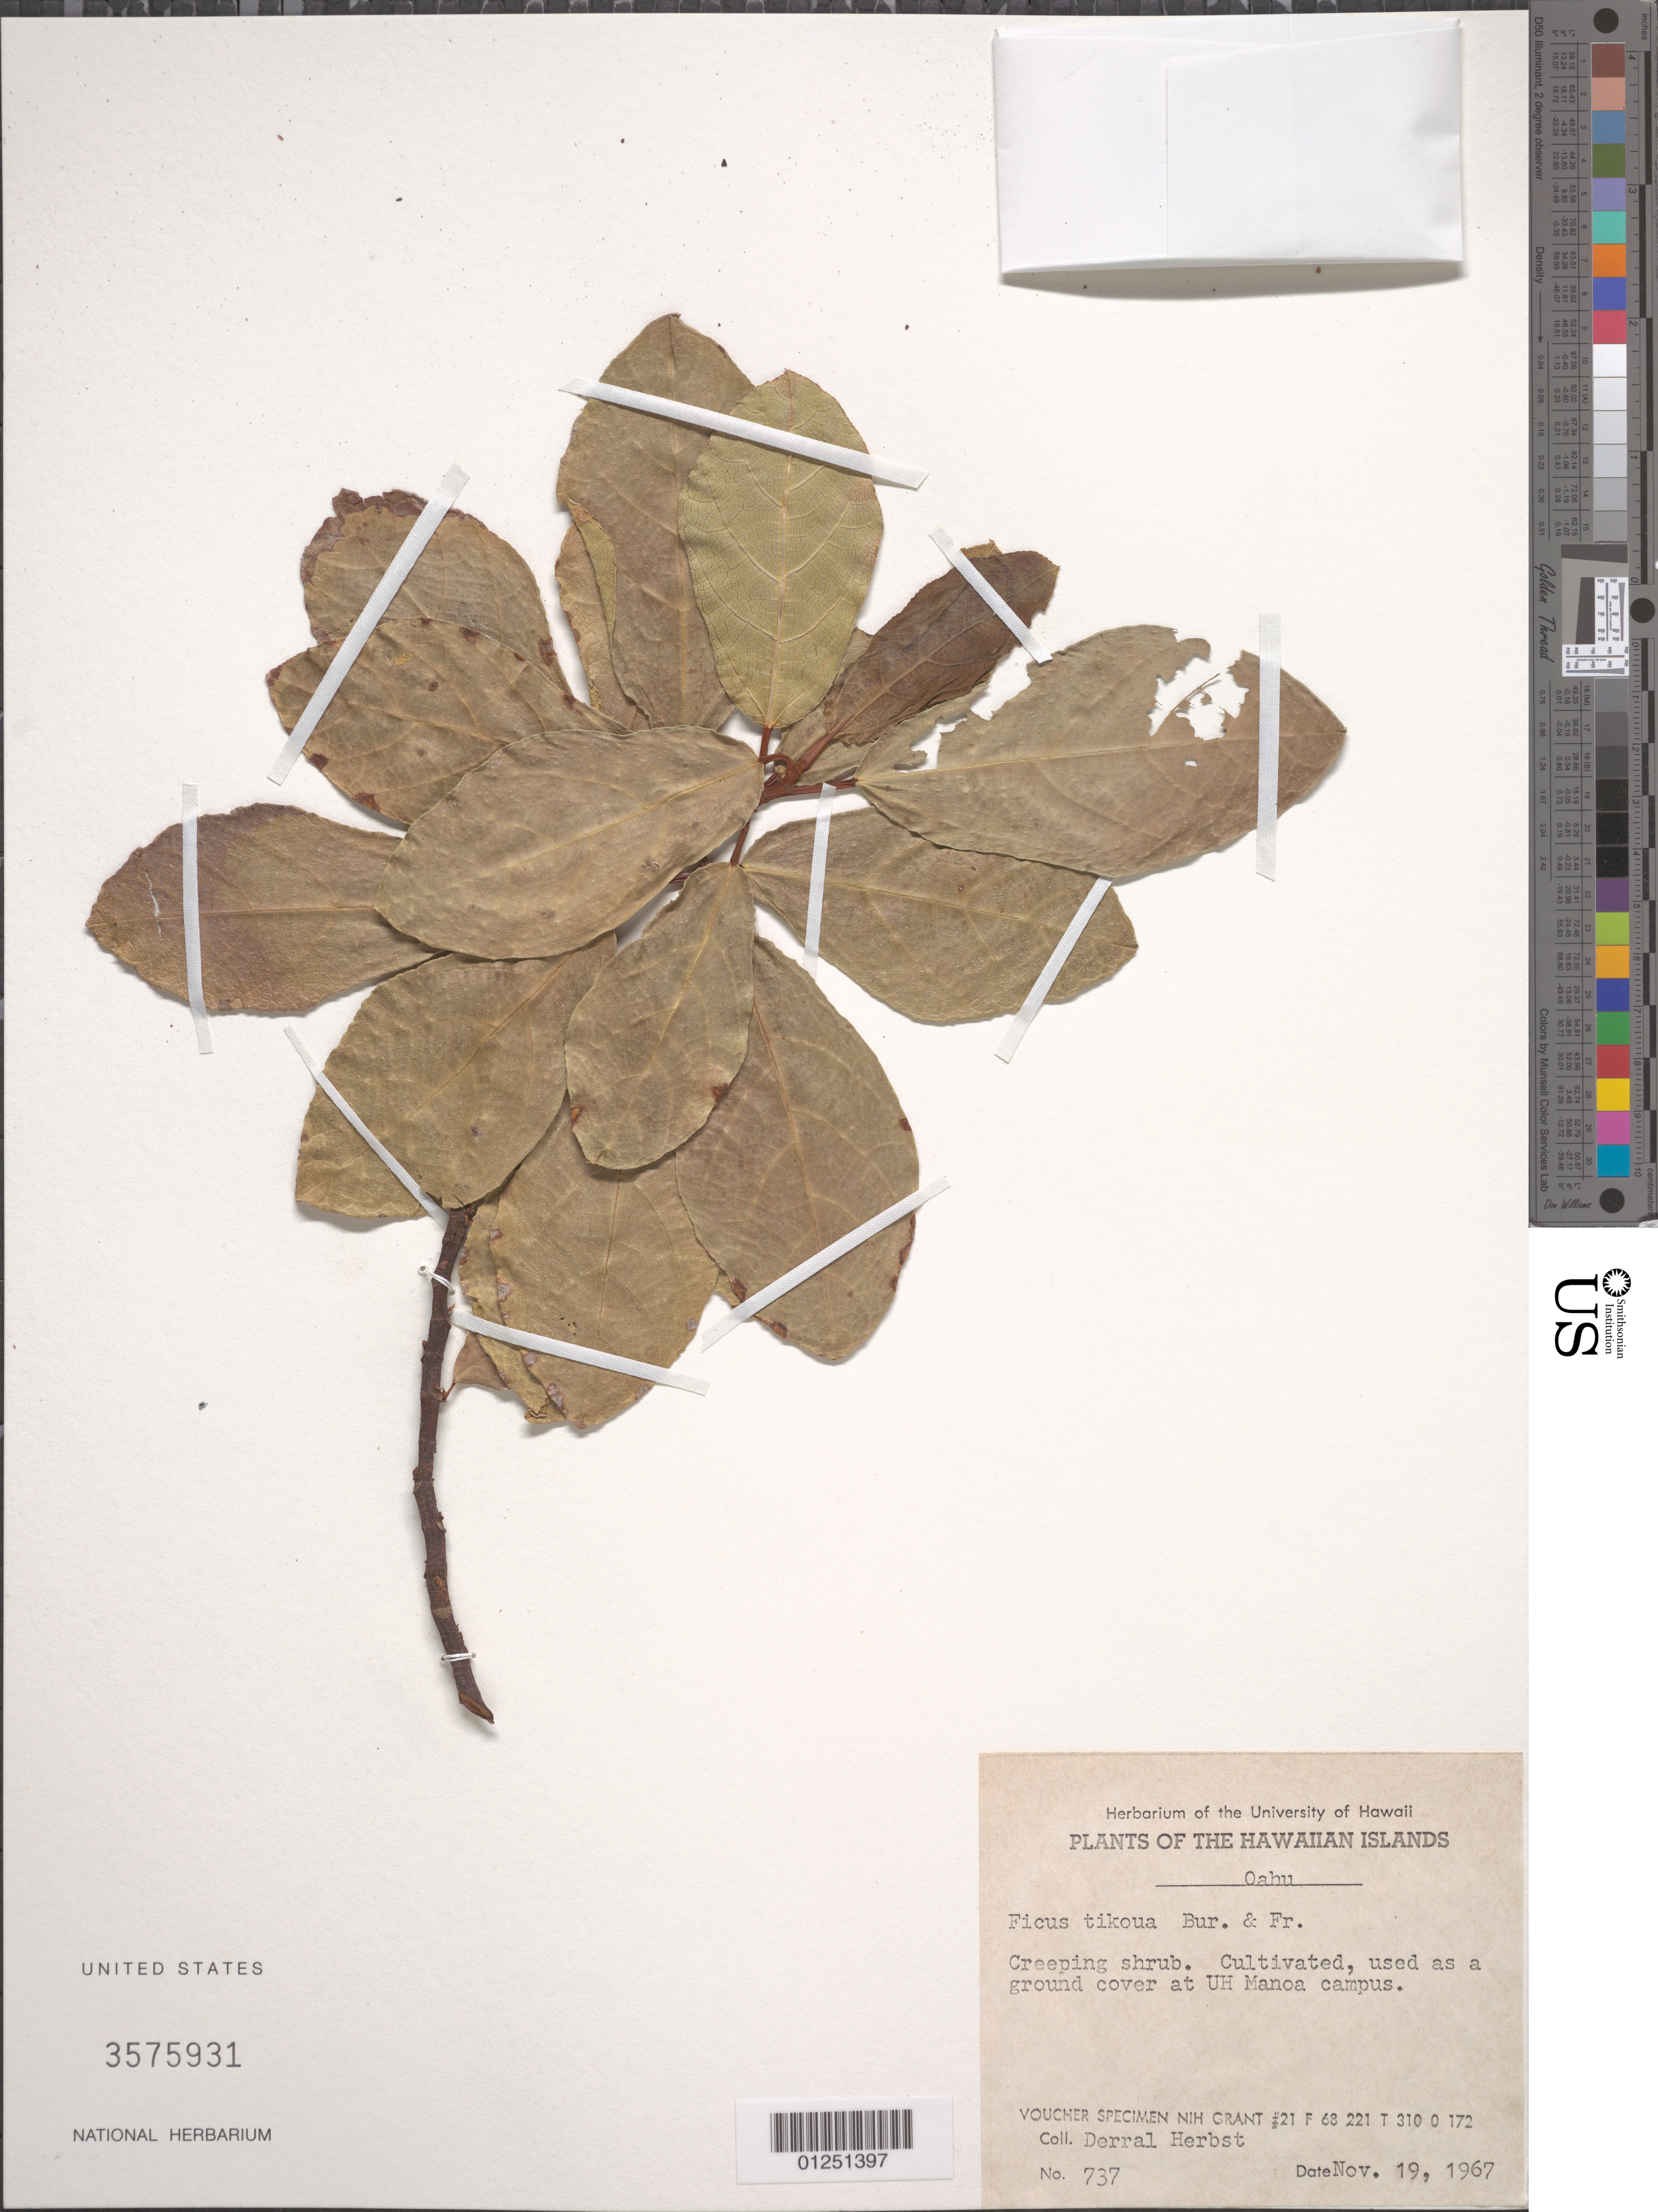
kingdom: Plantae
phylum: Tracheophyta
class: Magnoliopsida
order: Rosales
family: Moraceae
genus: Ficus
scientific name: Ficus tikoua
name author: Bureau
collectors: D. R. Herbst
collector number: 737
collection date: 1967-11-19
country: United States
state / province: Hawaii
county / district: Honolulu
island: Oahu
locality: UH Manoa campus, ground cover.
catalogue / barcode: US 3575931